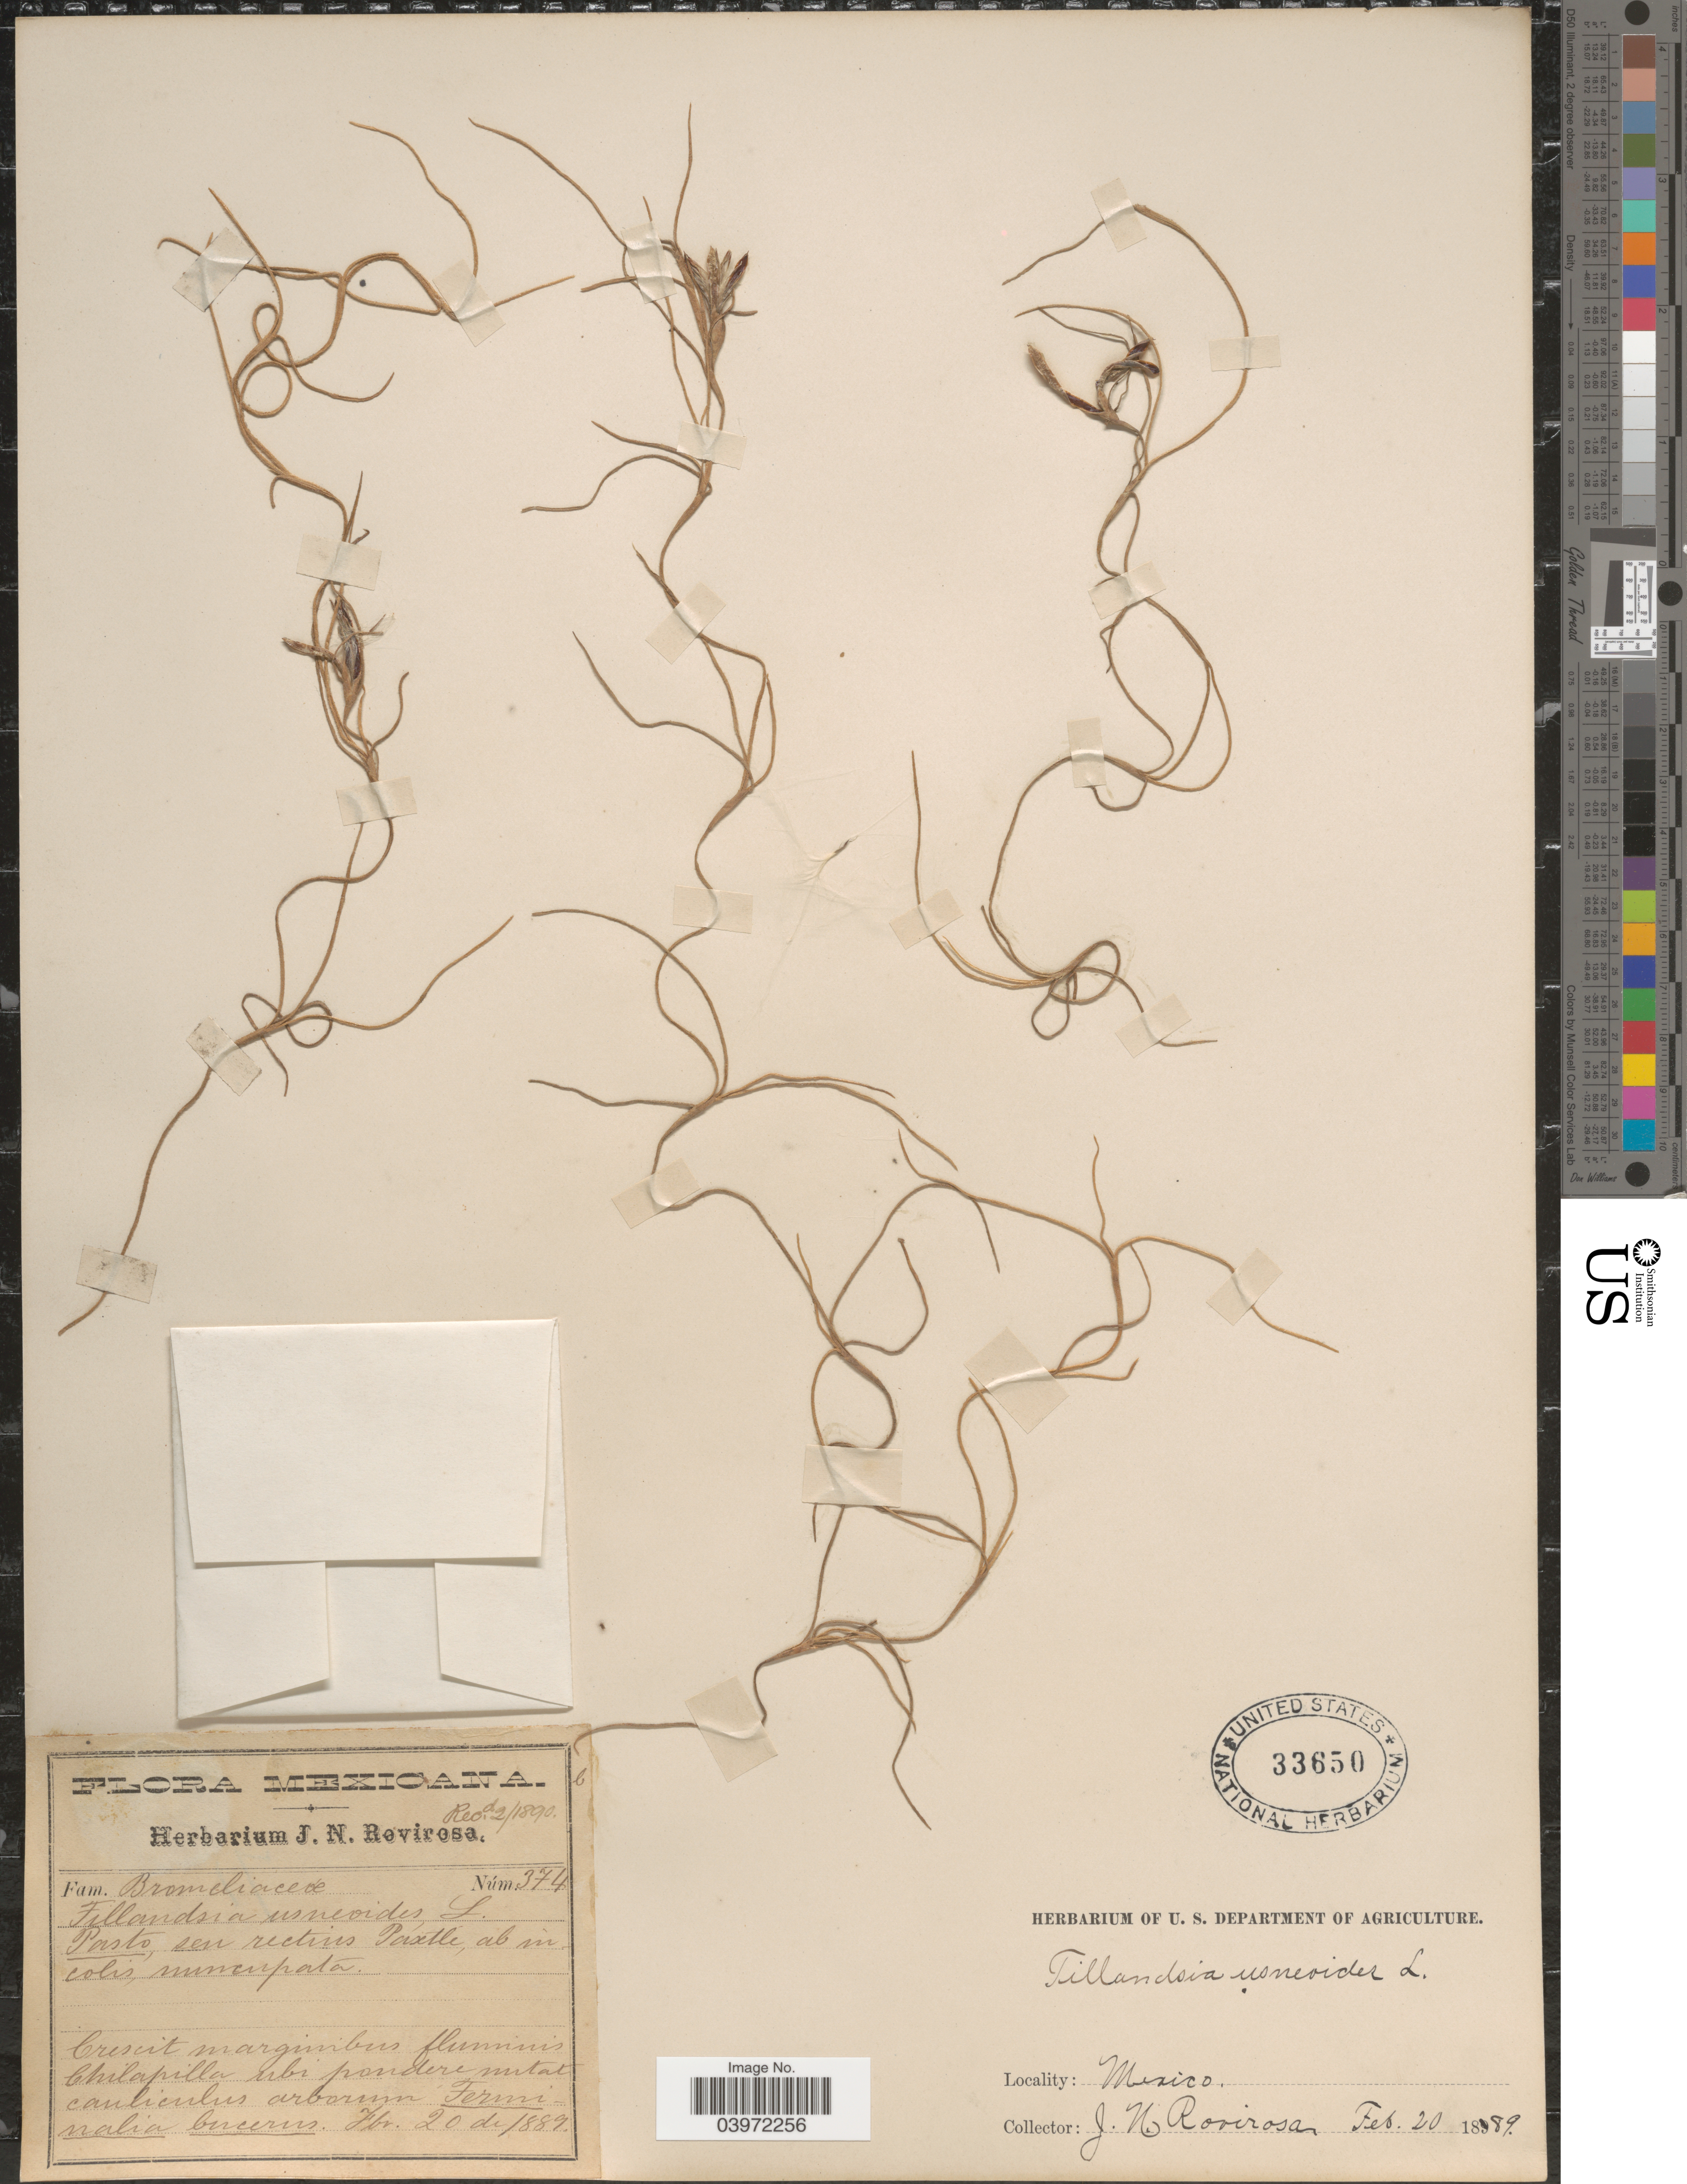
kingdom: Plantae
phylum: Tracheophyta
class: Liliopsida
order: Poales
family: Bromeliaceae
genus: Tillandsia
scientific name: Tillandsia usneoides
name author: (L.) L.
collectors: J. N. Rovirosa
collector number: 374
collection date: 1889-02-20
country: Mexico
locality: Crescit marginibus fluminis Chilapilla ubi pondere mitat cauliculus arborum Terminalia bucerus.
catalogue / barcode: US 33650